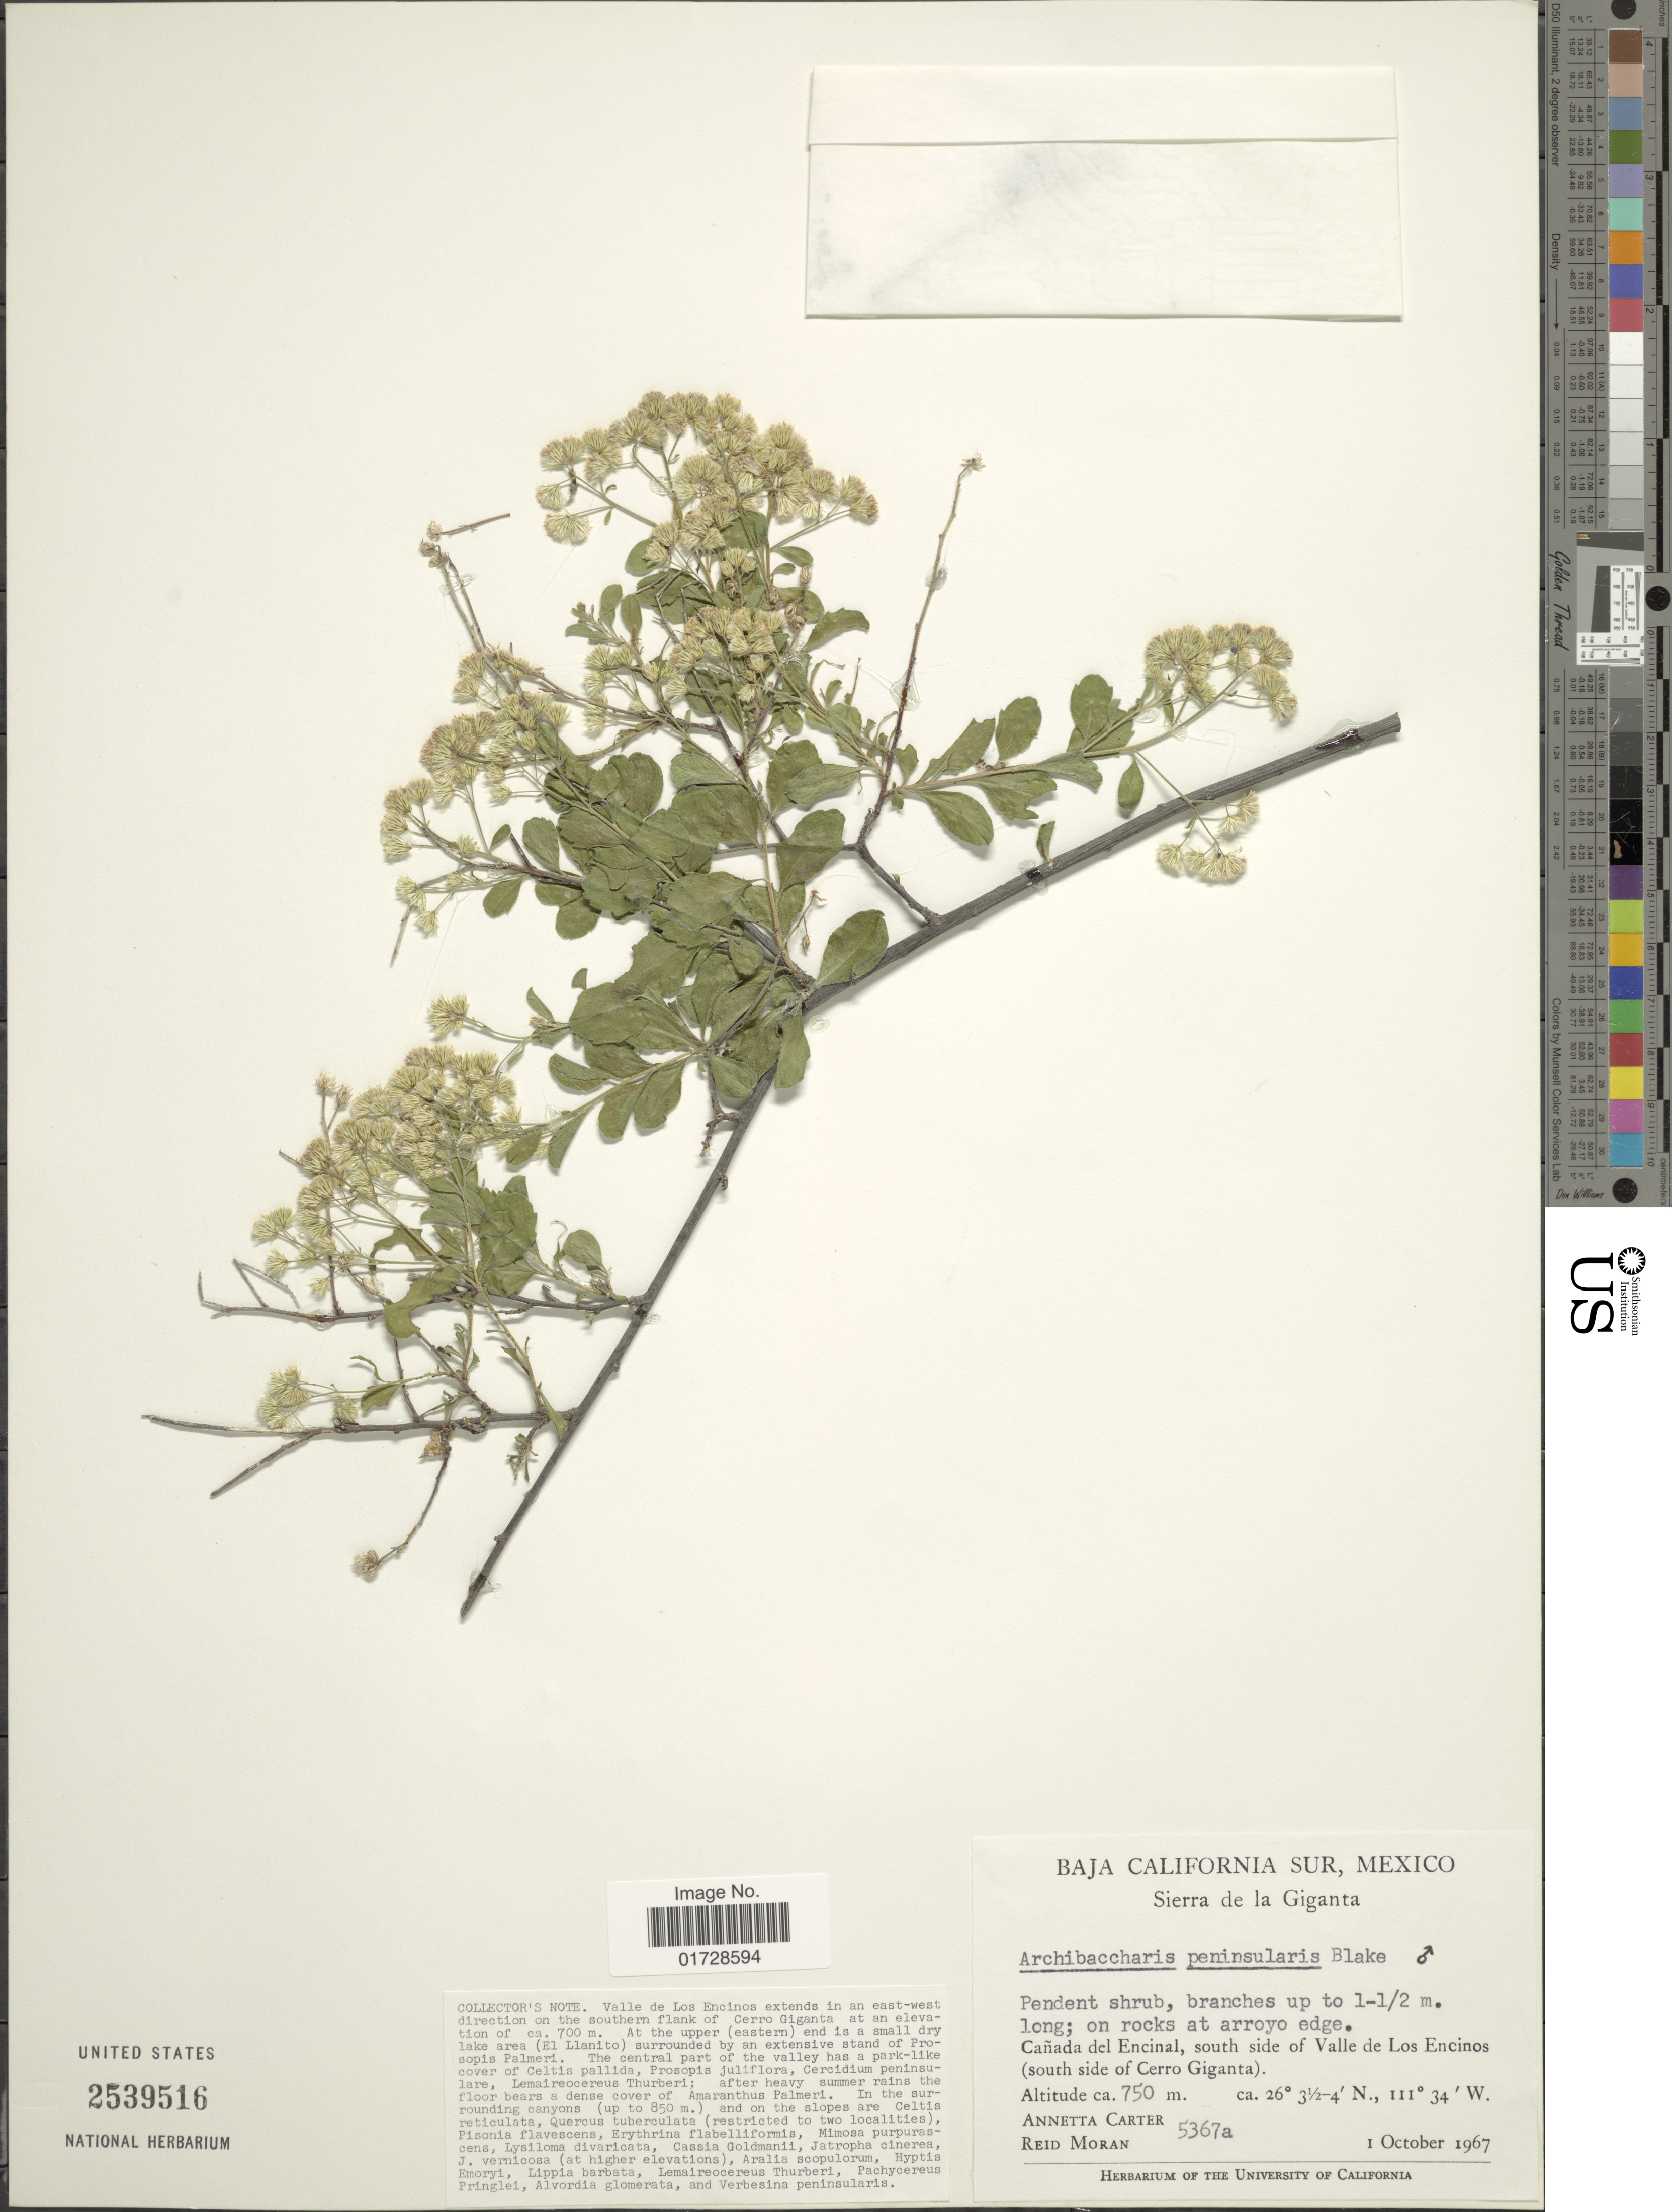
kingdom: Plantae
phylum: Tracheophyta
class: Magnoliopsida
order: Asterales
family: Asteraceae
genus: Archibaccharis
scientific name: Archibaccharis peninsularis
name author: S.F. Blake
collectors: A. Carter & R. V. Moran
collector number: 5367a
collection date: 1967-10-01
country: Mexico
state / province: Baja California Sur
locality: Baja California Sur, Sierra de ka Giganta, Canada del Encinal, south side of Valle de Los Encinos (south side of Cerro Giganta)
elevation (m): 750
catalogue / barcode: US 2539516